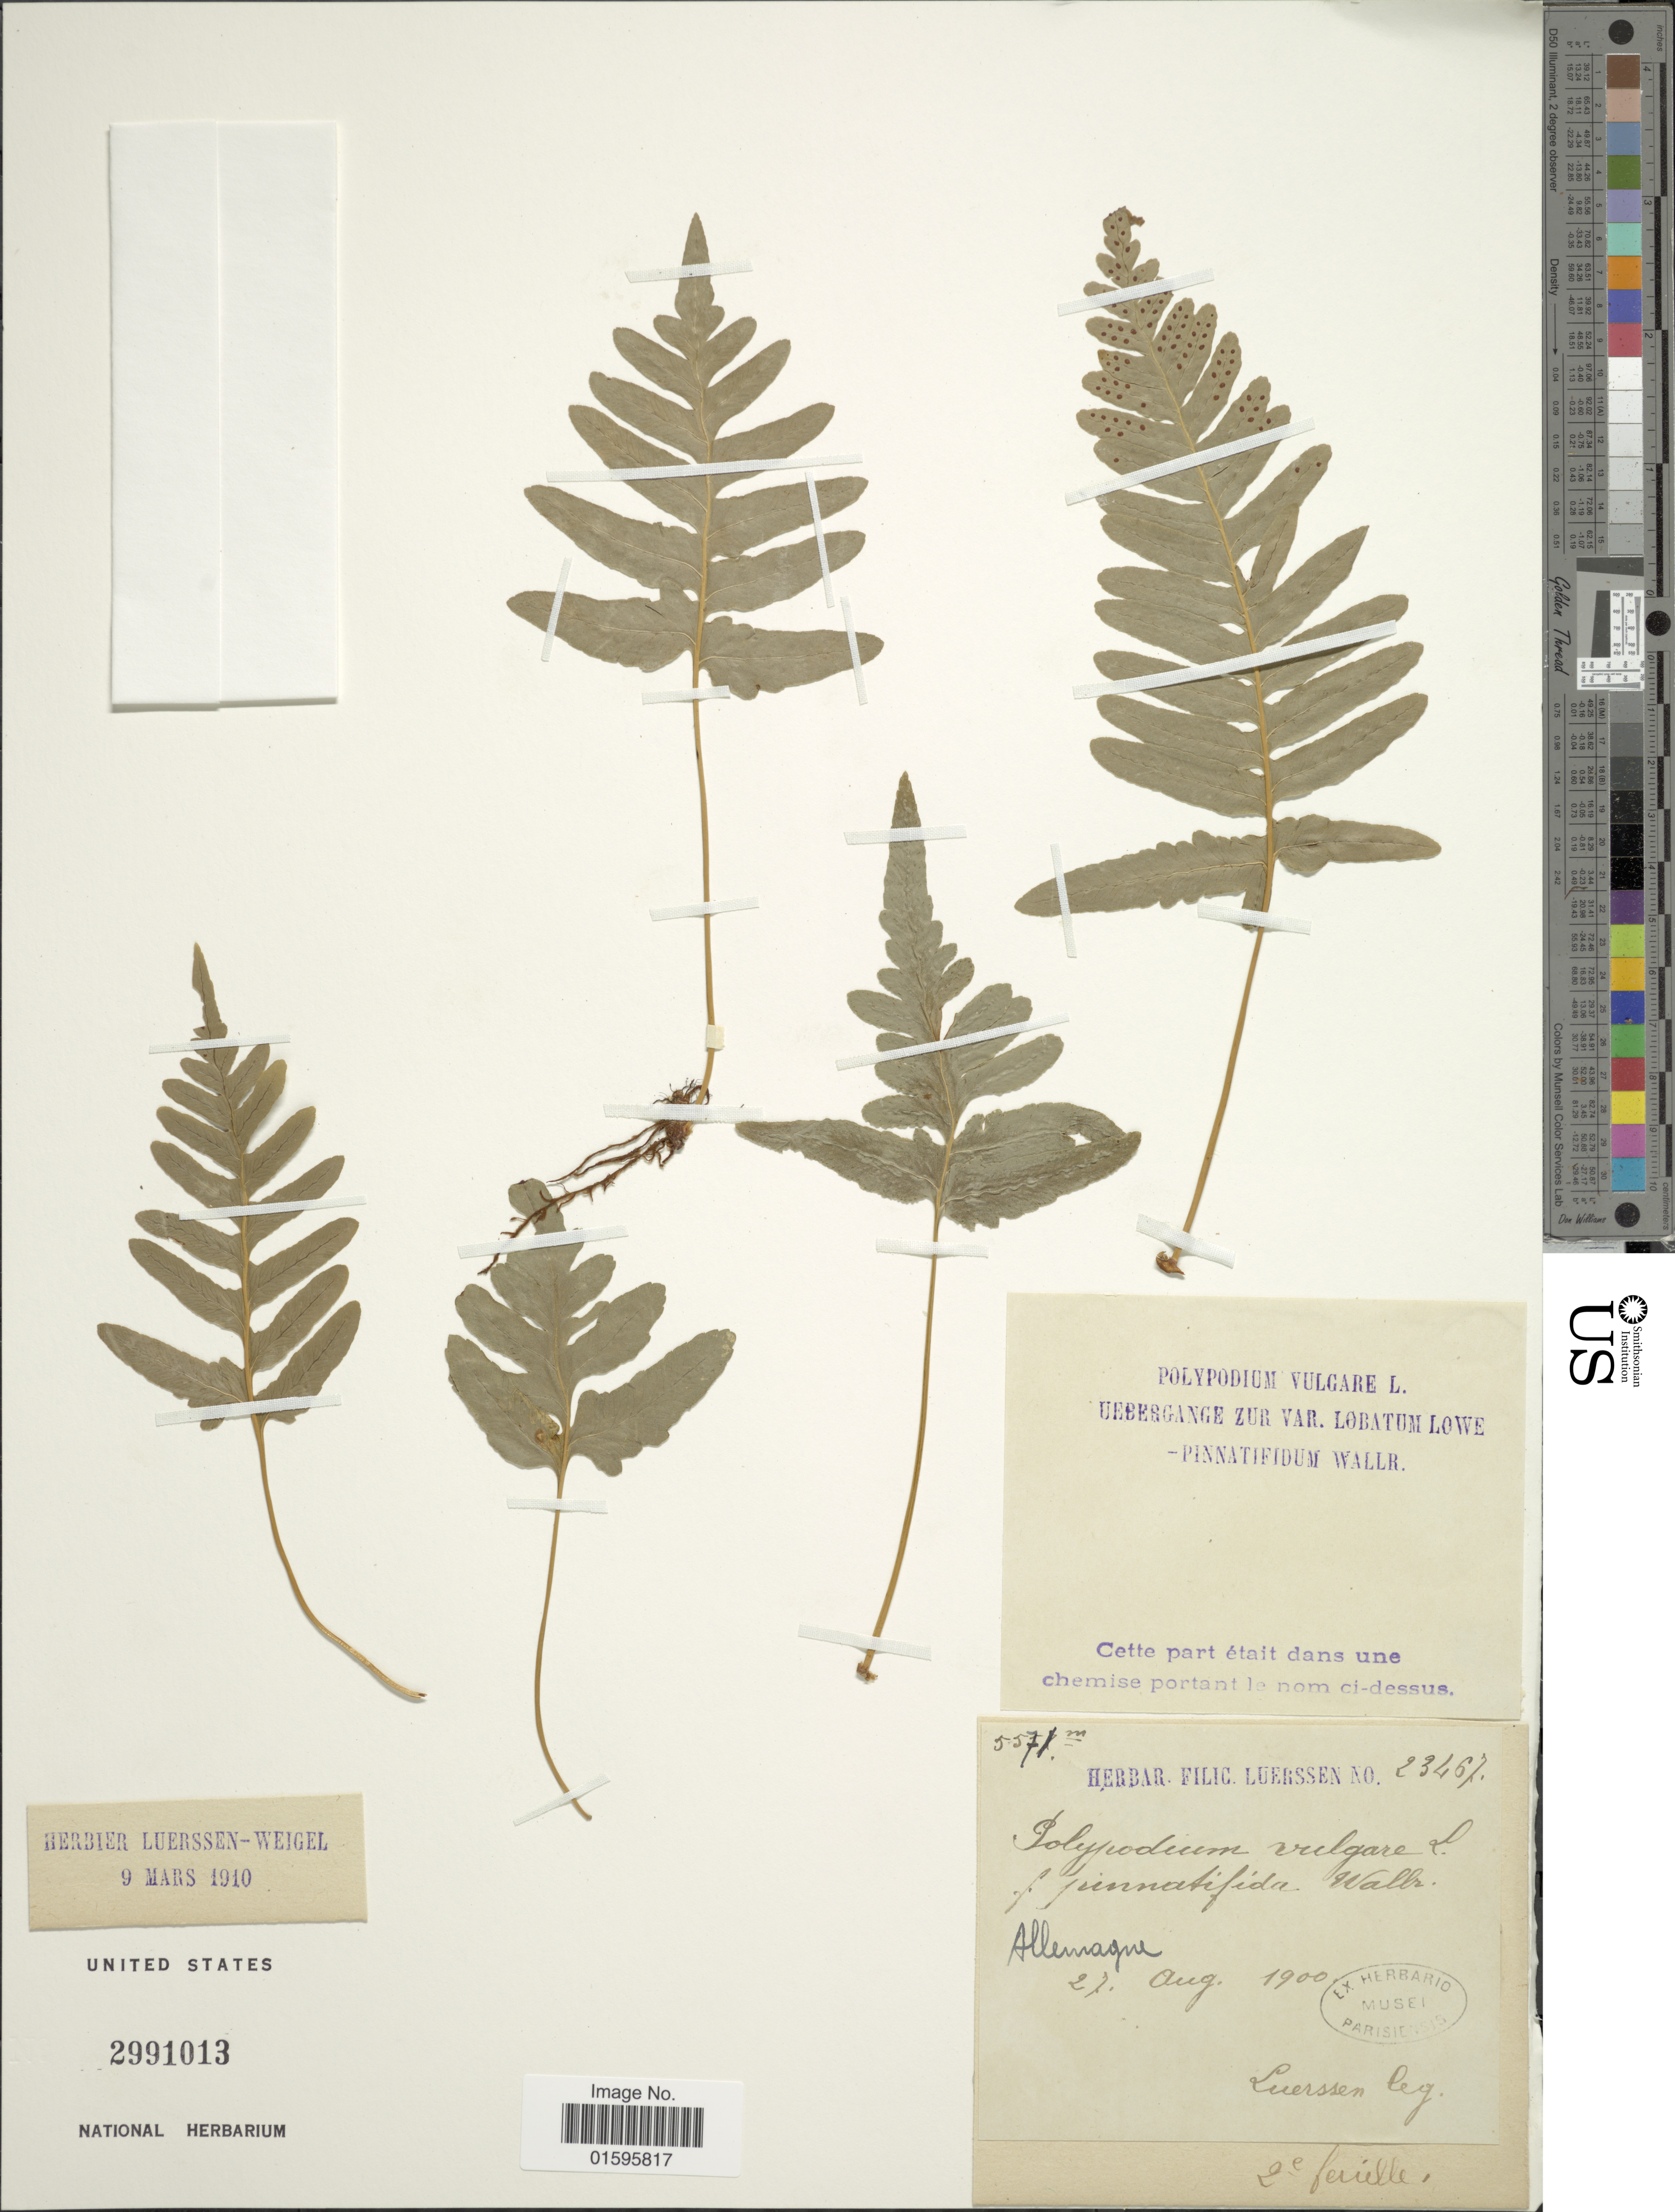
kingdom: Plantae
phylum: Tracheophyta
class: Polypodiopsida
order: Polypodiales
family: Polypodiaceae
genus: Polypodium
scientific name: Polypodium vulgare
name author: L.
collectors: Luerssen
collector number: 5571*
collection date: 1900-08-27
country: Germany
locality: Allemagne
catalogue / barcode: US 2991013